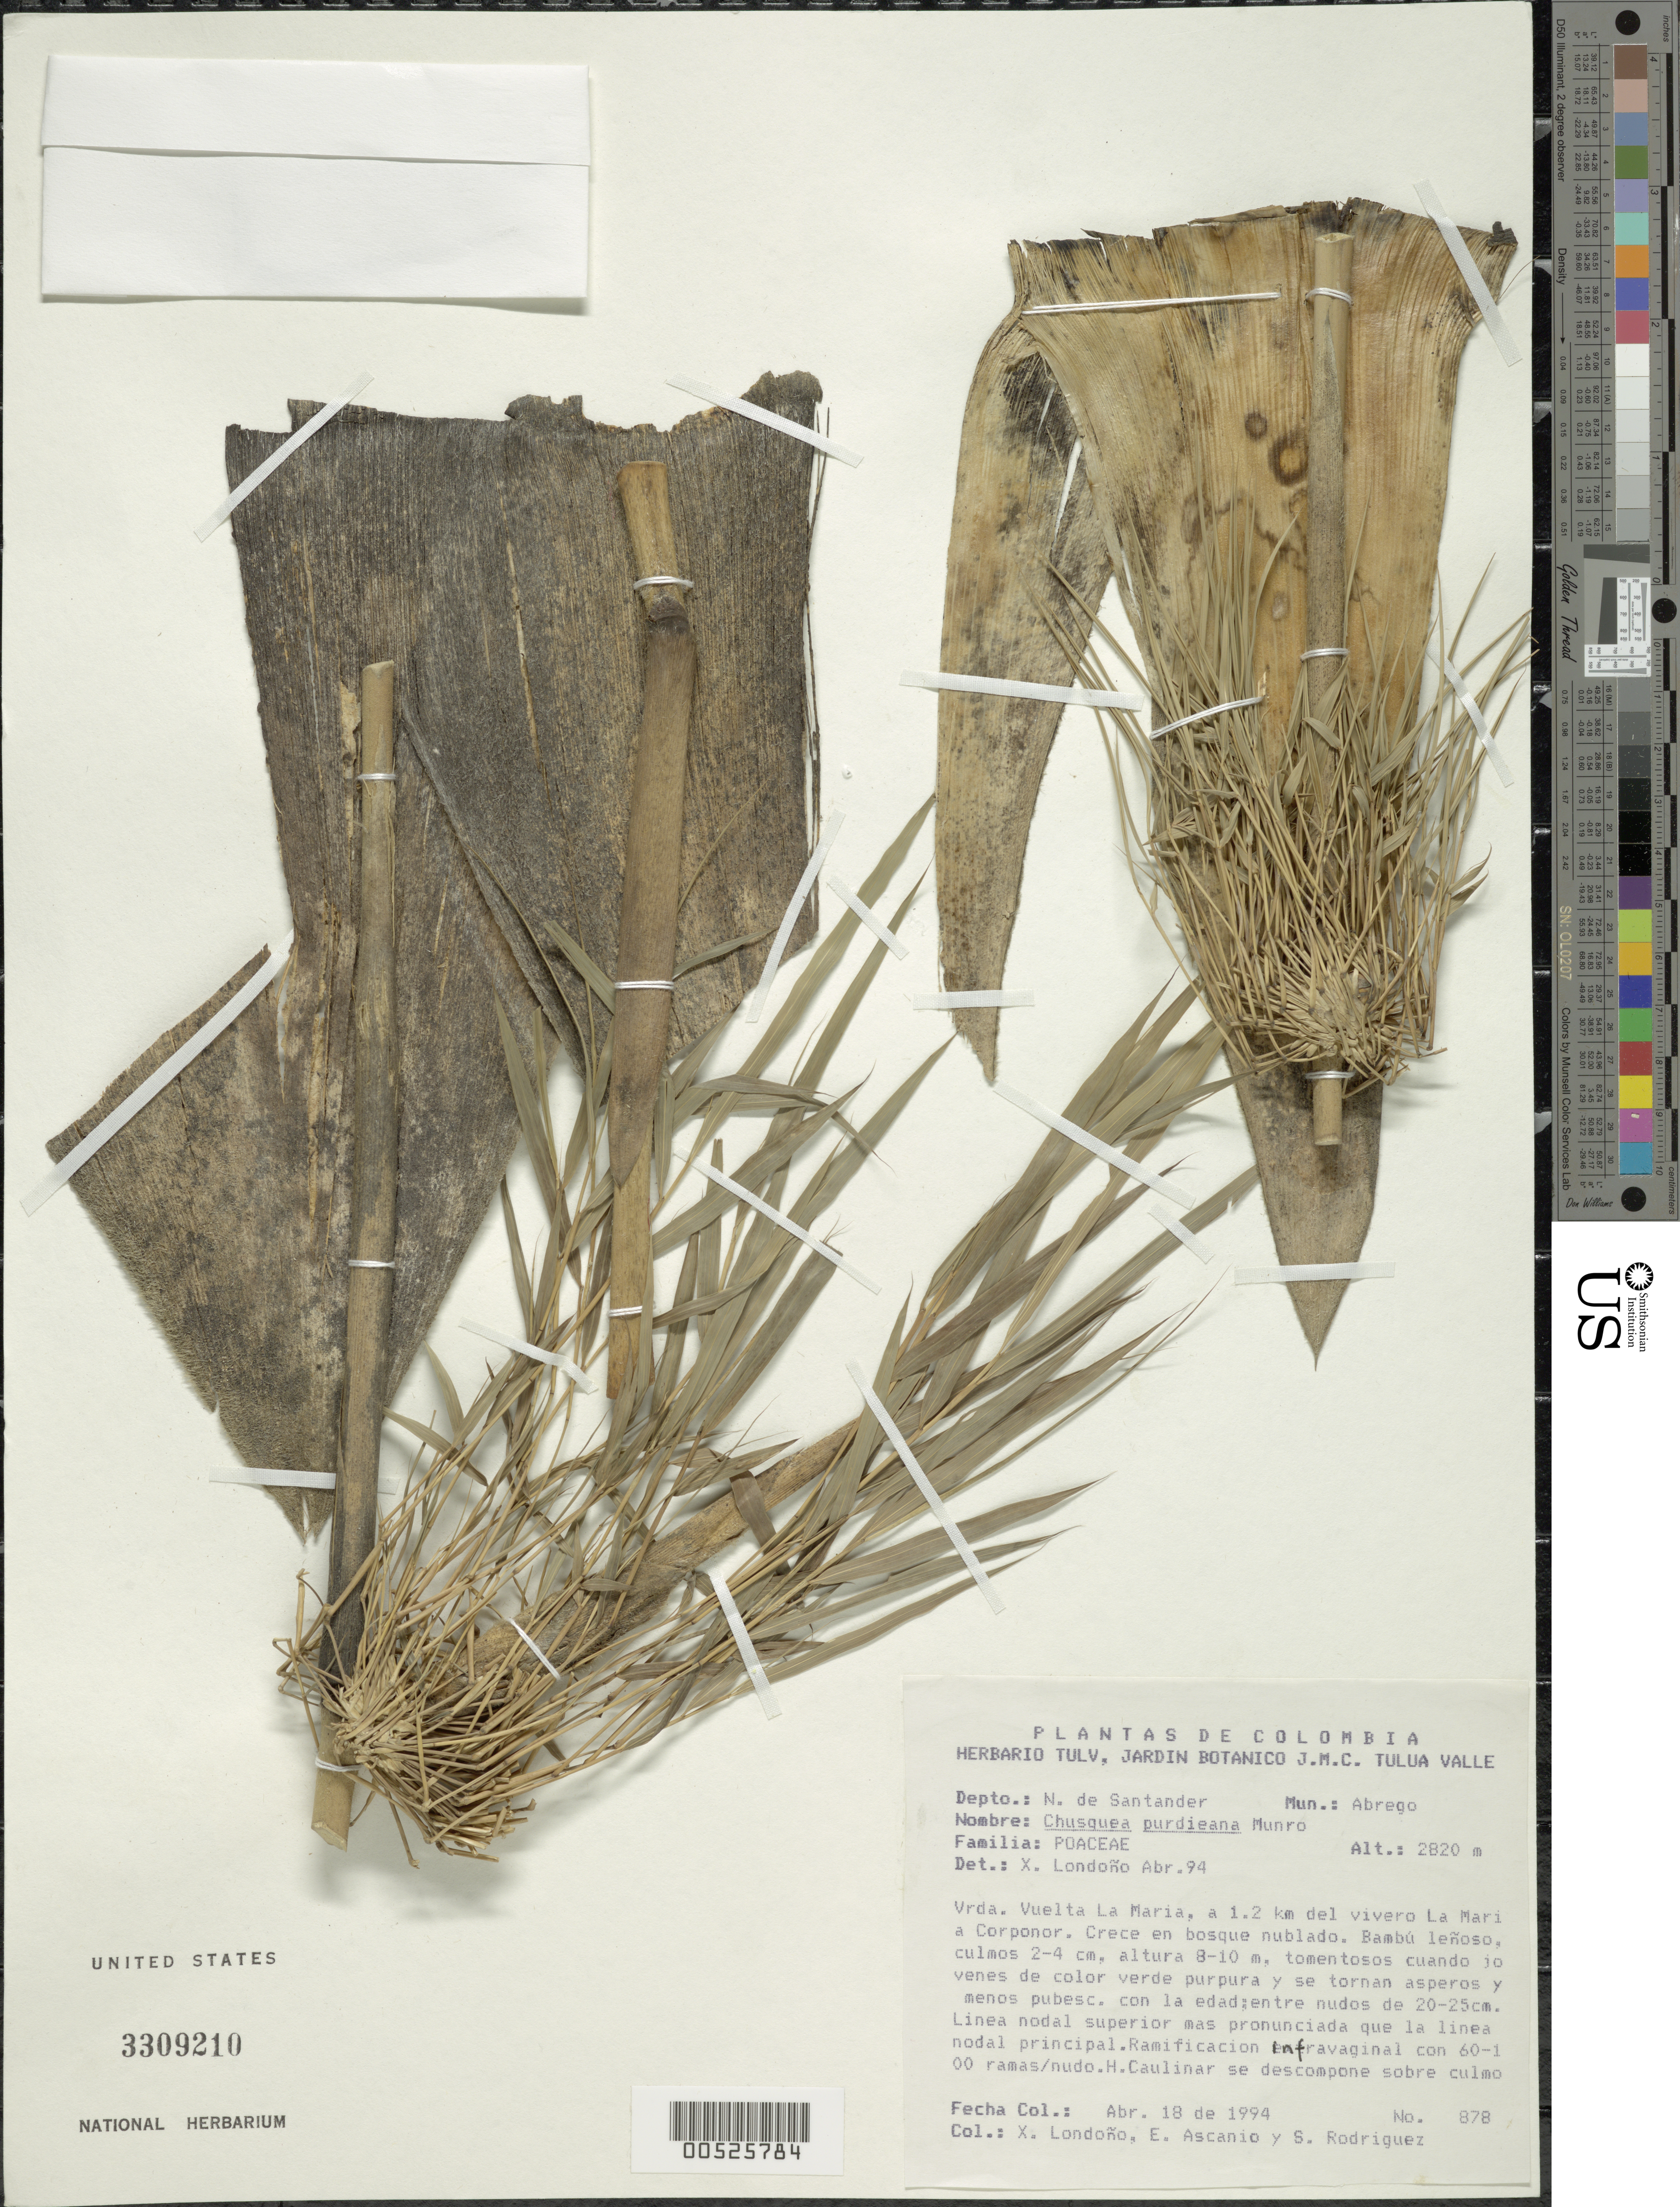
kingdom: Plantae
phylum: Tracheophyta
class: Liliopsida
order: Poales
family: Poaceae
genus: Chusquea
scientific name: Chusquea purdieana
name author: Munro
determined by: Londoño, X., (TULV), Jardin Botanico "Juan Maria Cespedes"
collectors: X. Londoño, E. Ascanio & S. Rodriguez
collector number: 878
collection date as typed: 18 Apr 1994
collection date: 1994-04-18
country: Colombia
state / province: Norte de Santander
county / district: Ábrego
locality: Vrda. Vuelta la Maria. a 1.2 km del Vivero la Maria Corponor.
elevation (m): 2820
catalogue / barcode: US 3309210